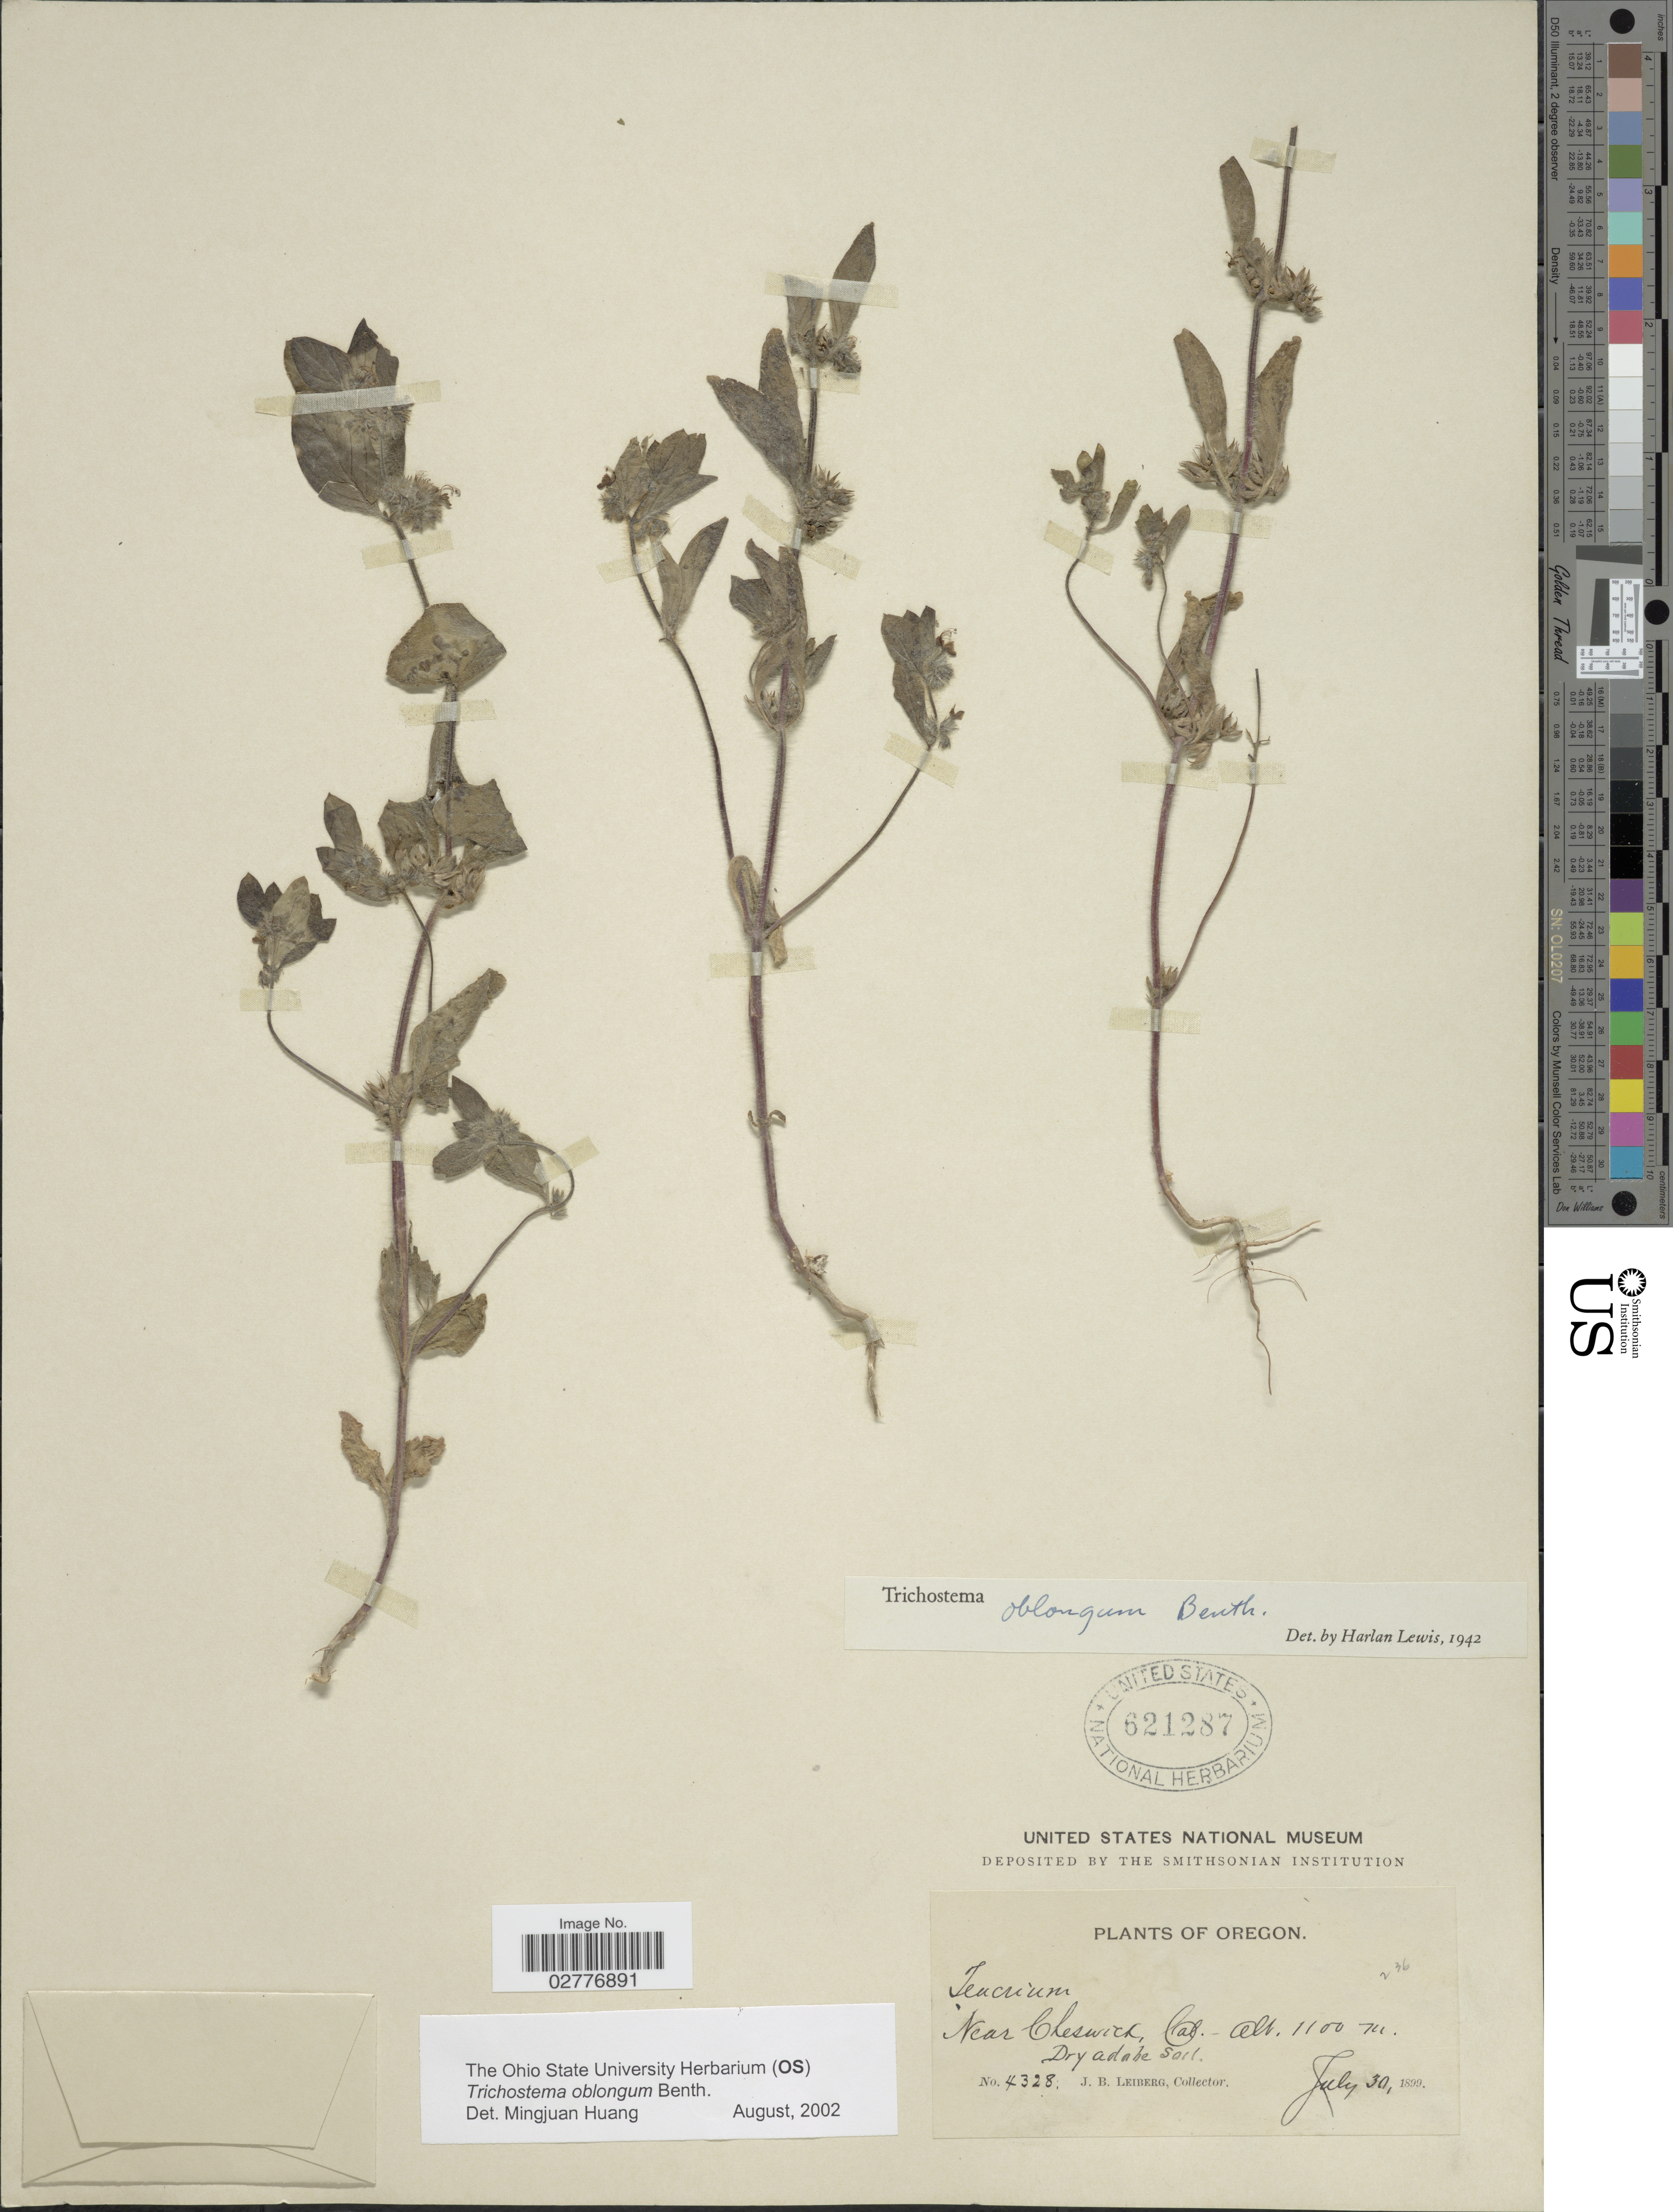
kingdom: Plantae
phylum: Tracheophyta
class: Magnoliopsida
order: Lamiales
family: Lamiaceae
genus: Trichostema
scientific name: Trichostema oblongum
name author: Benth.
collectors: J. B. Leiberg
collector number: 4328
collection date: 1899-07-30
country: United States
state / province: Oregon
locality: Near Cheswick.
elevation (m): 1100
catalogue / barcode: US 621287